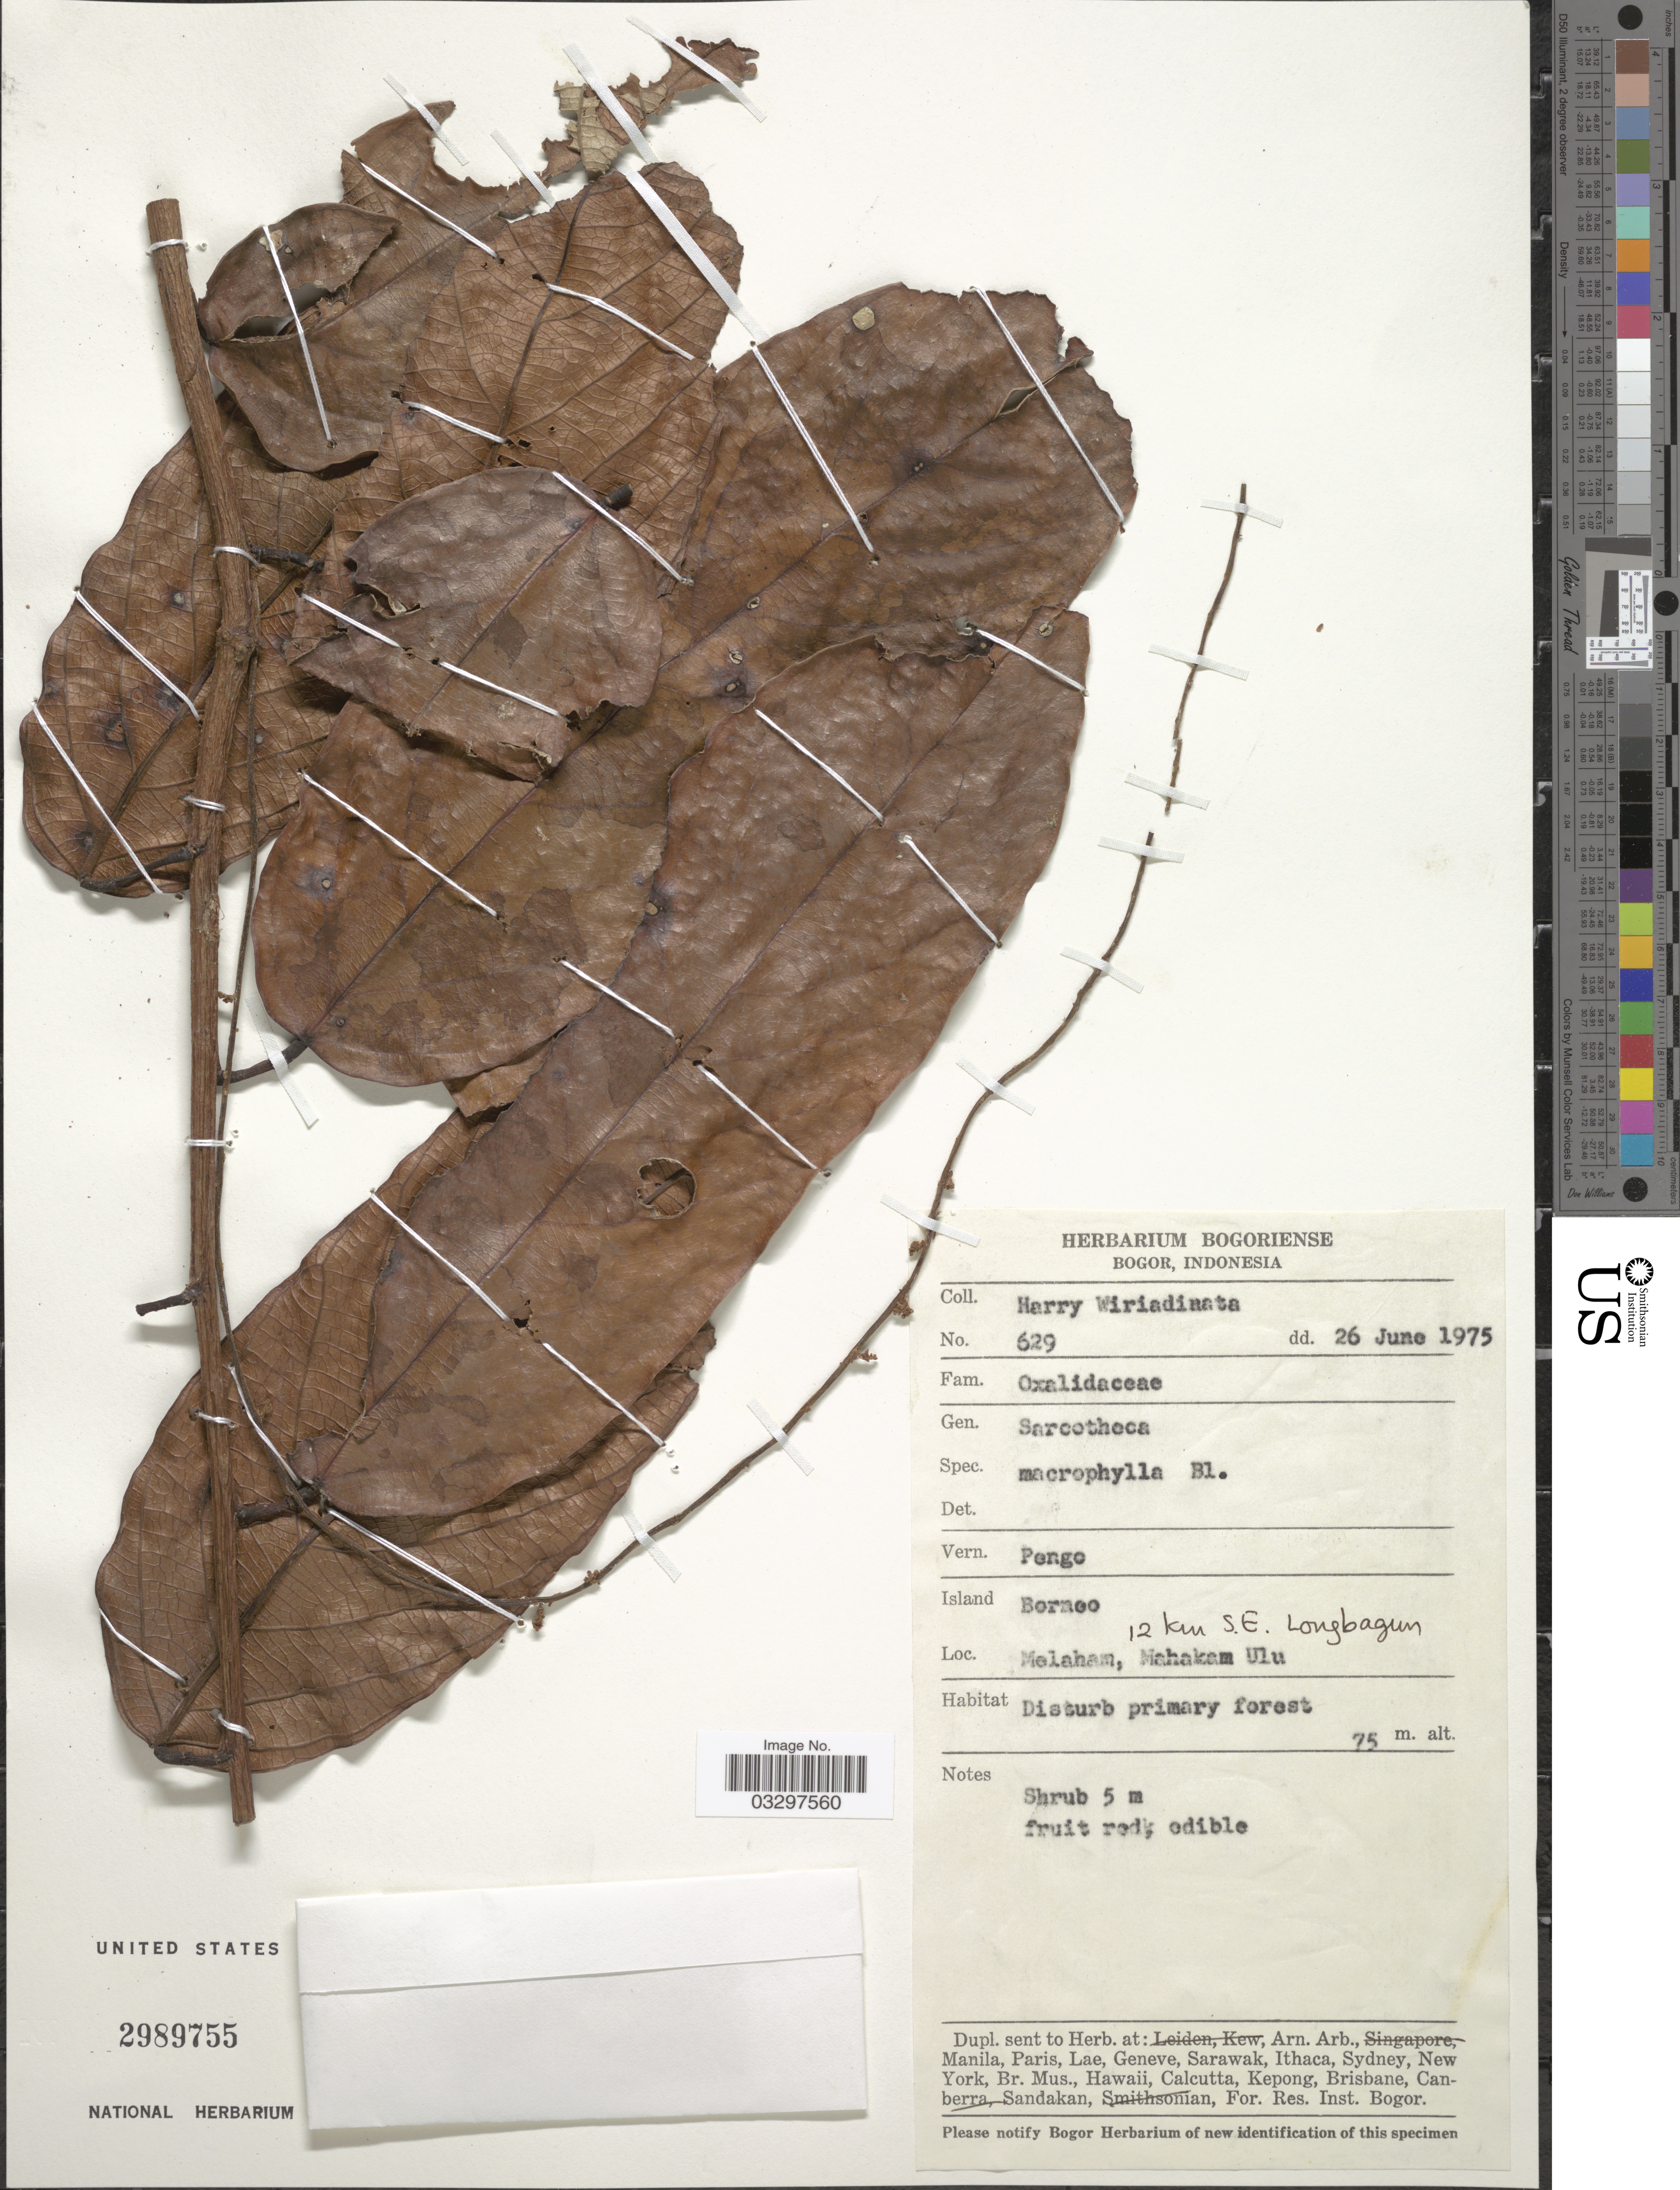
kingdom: Plantae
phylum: Tracheophyta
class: Magnoliopsida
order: Oxalidales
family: Oxalidaceae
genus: Sarcotheca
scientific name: Sarcotheca macrophylla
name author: Blume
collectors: H. Wiriadinata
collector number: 629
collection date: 1975-06-26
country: Indonesia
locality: Island Borneo. Melaham. 12 km. S.E. Longbagun. Mahakam Ulu.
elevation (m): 75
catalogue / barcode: US 2989755